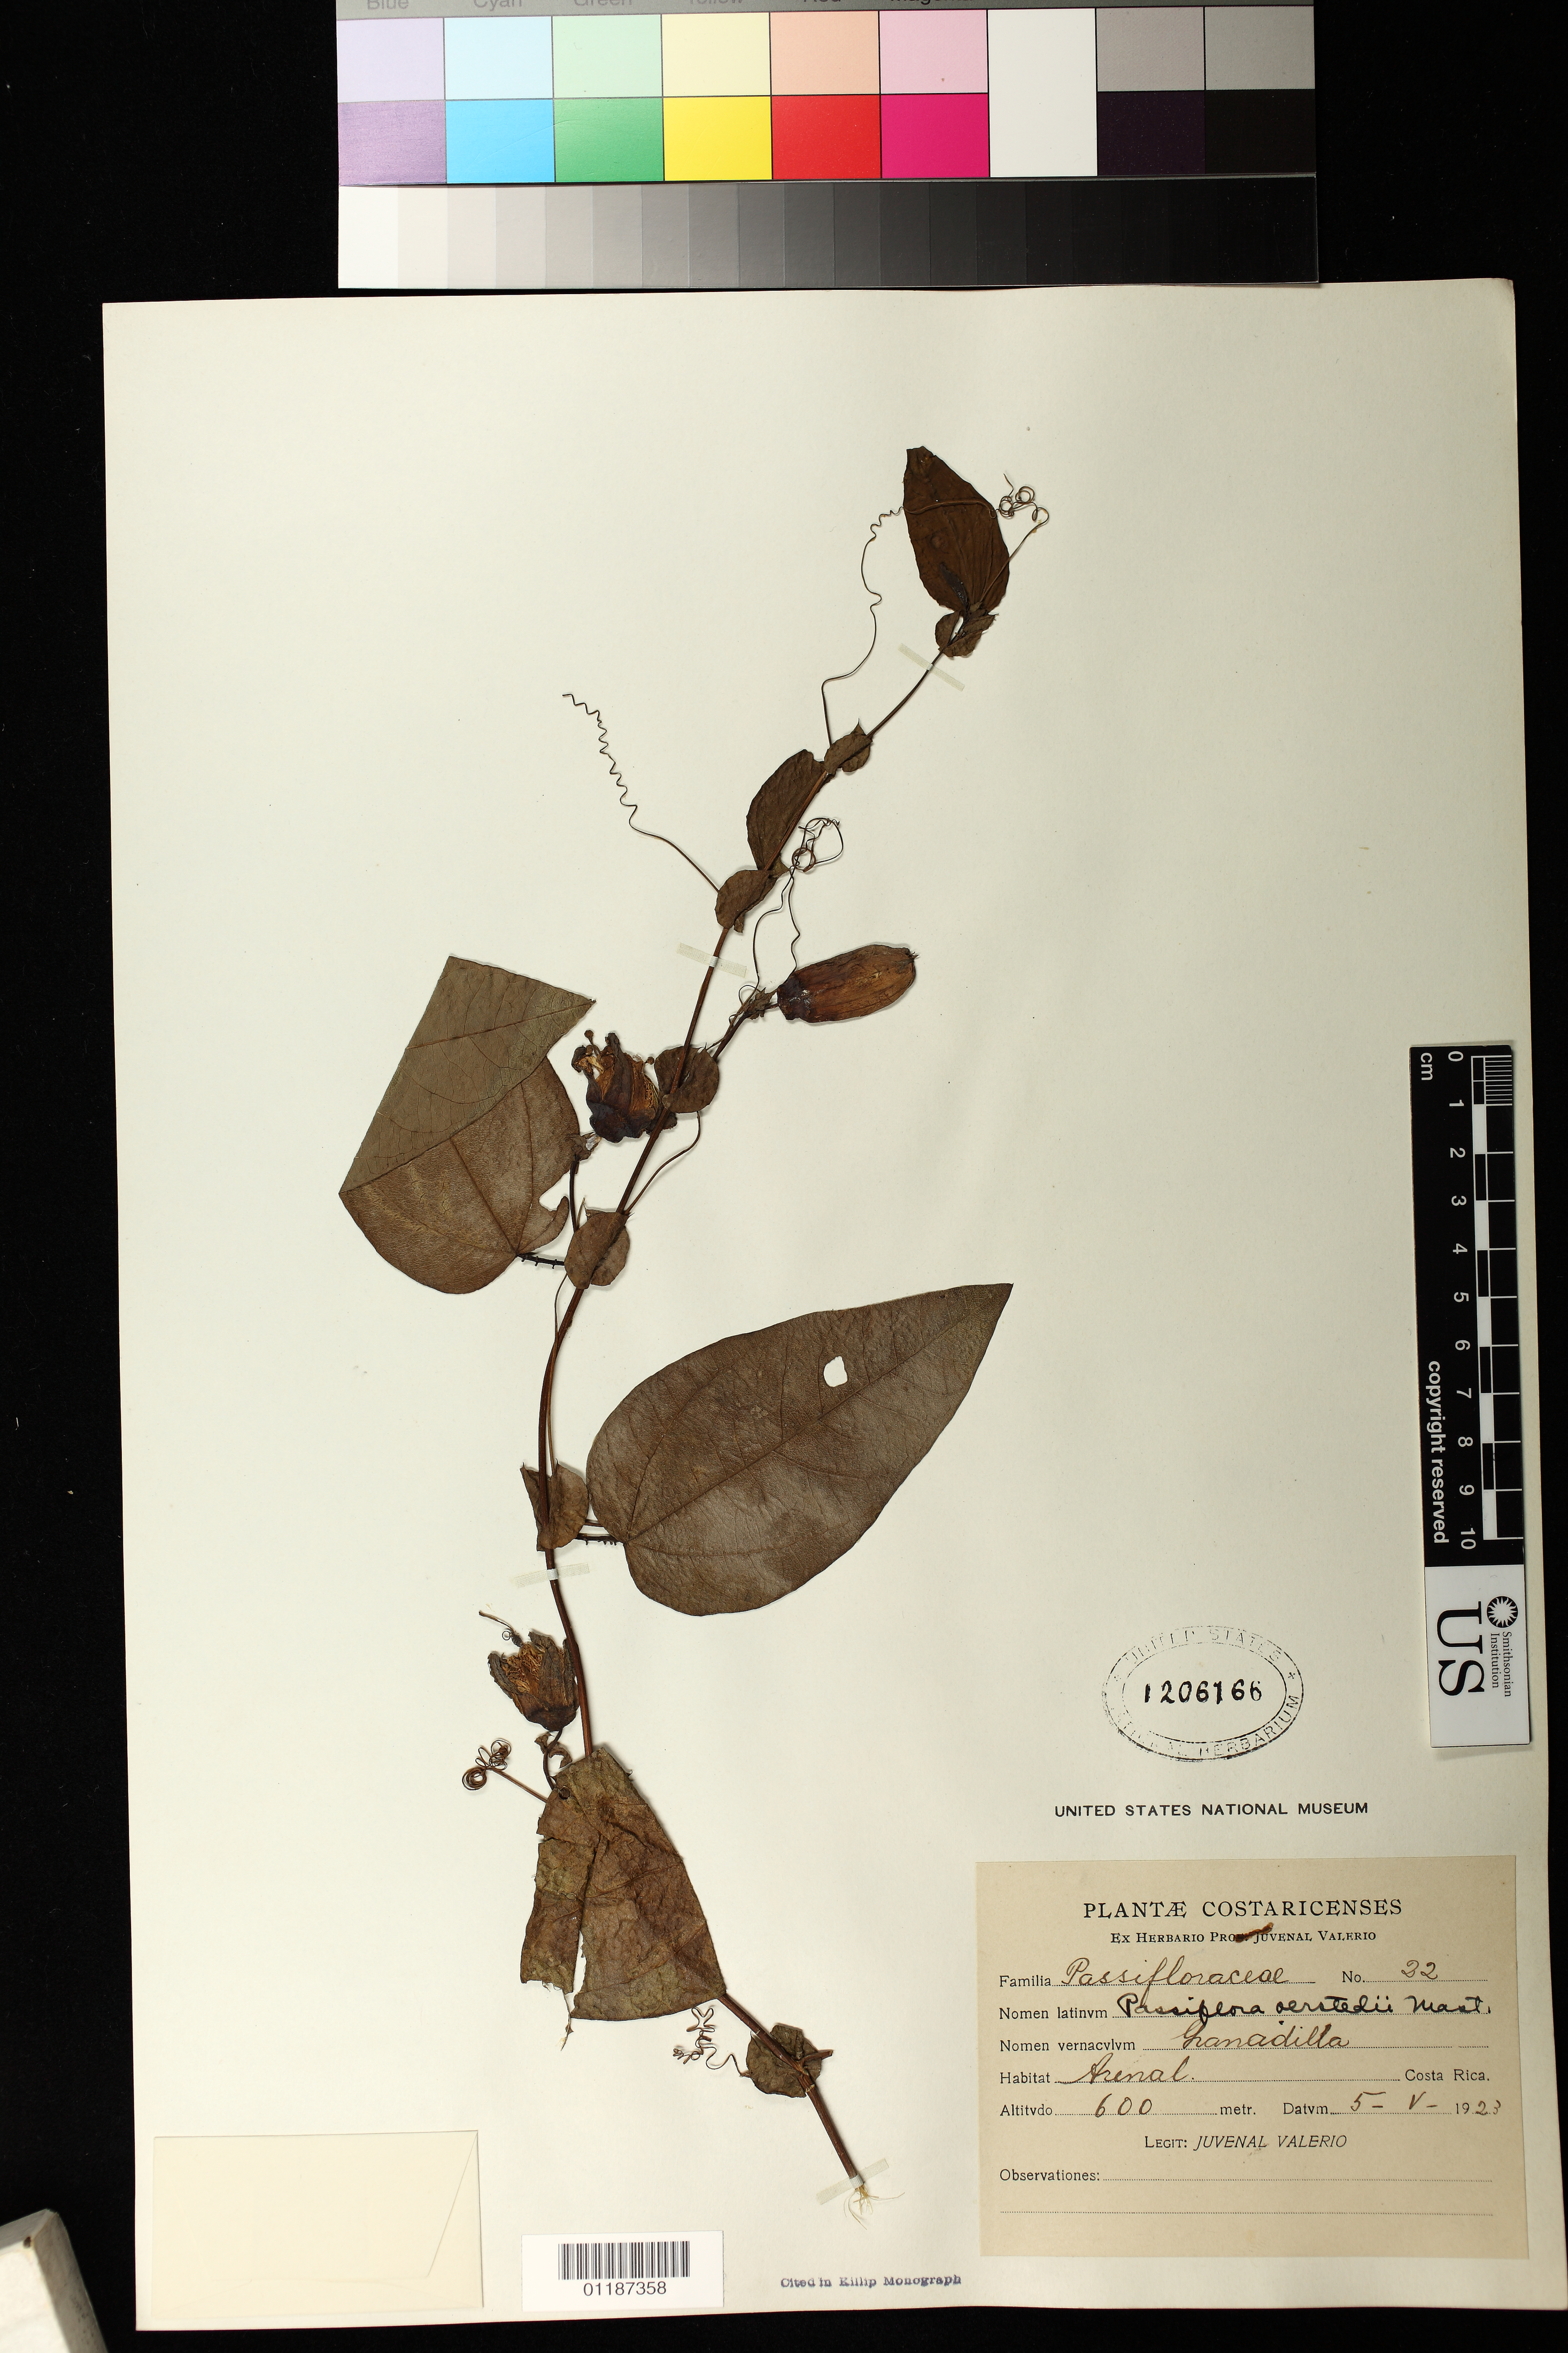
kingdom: Plantae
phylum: Tracheophyta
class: Magnoliopsida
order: Malpighiales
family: Passifloraceae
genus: Passiflora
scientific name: Passiflora oerstedii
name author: Mast. in Mart.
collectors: J. Valerio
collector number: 22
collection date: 1923-05-05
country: Costa Rica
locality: Arenal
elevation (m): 600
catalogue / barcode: US 1206166